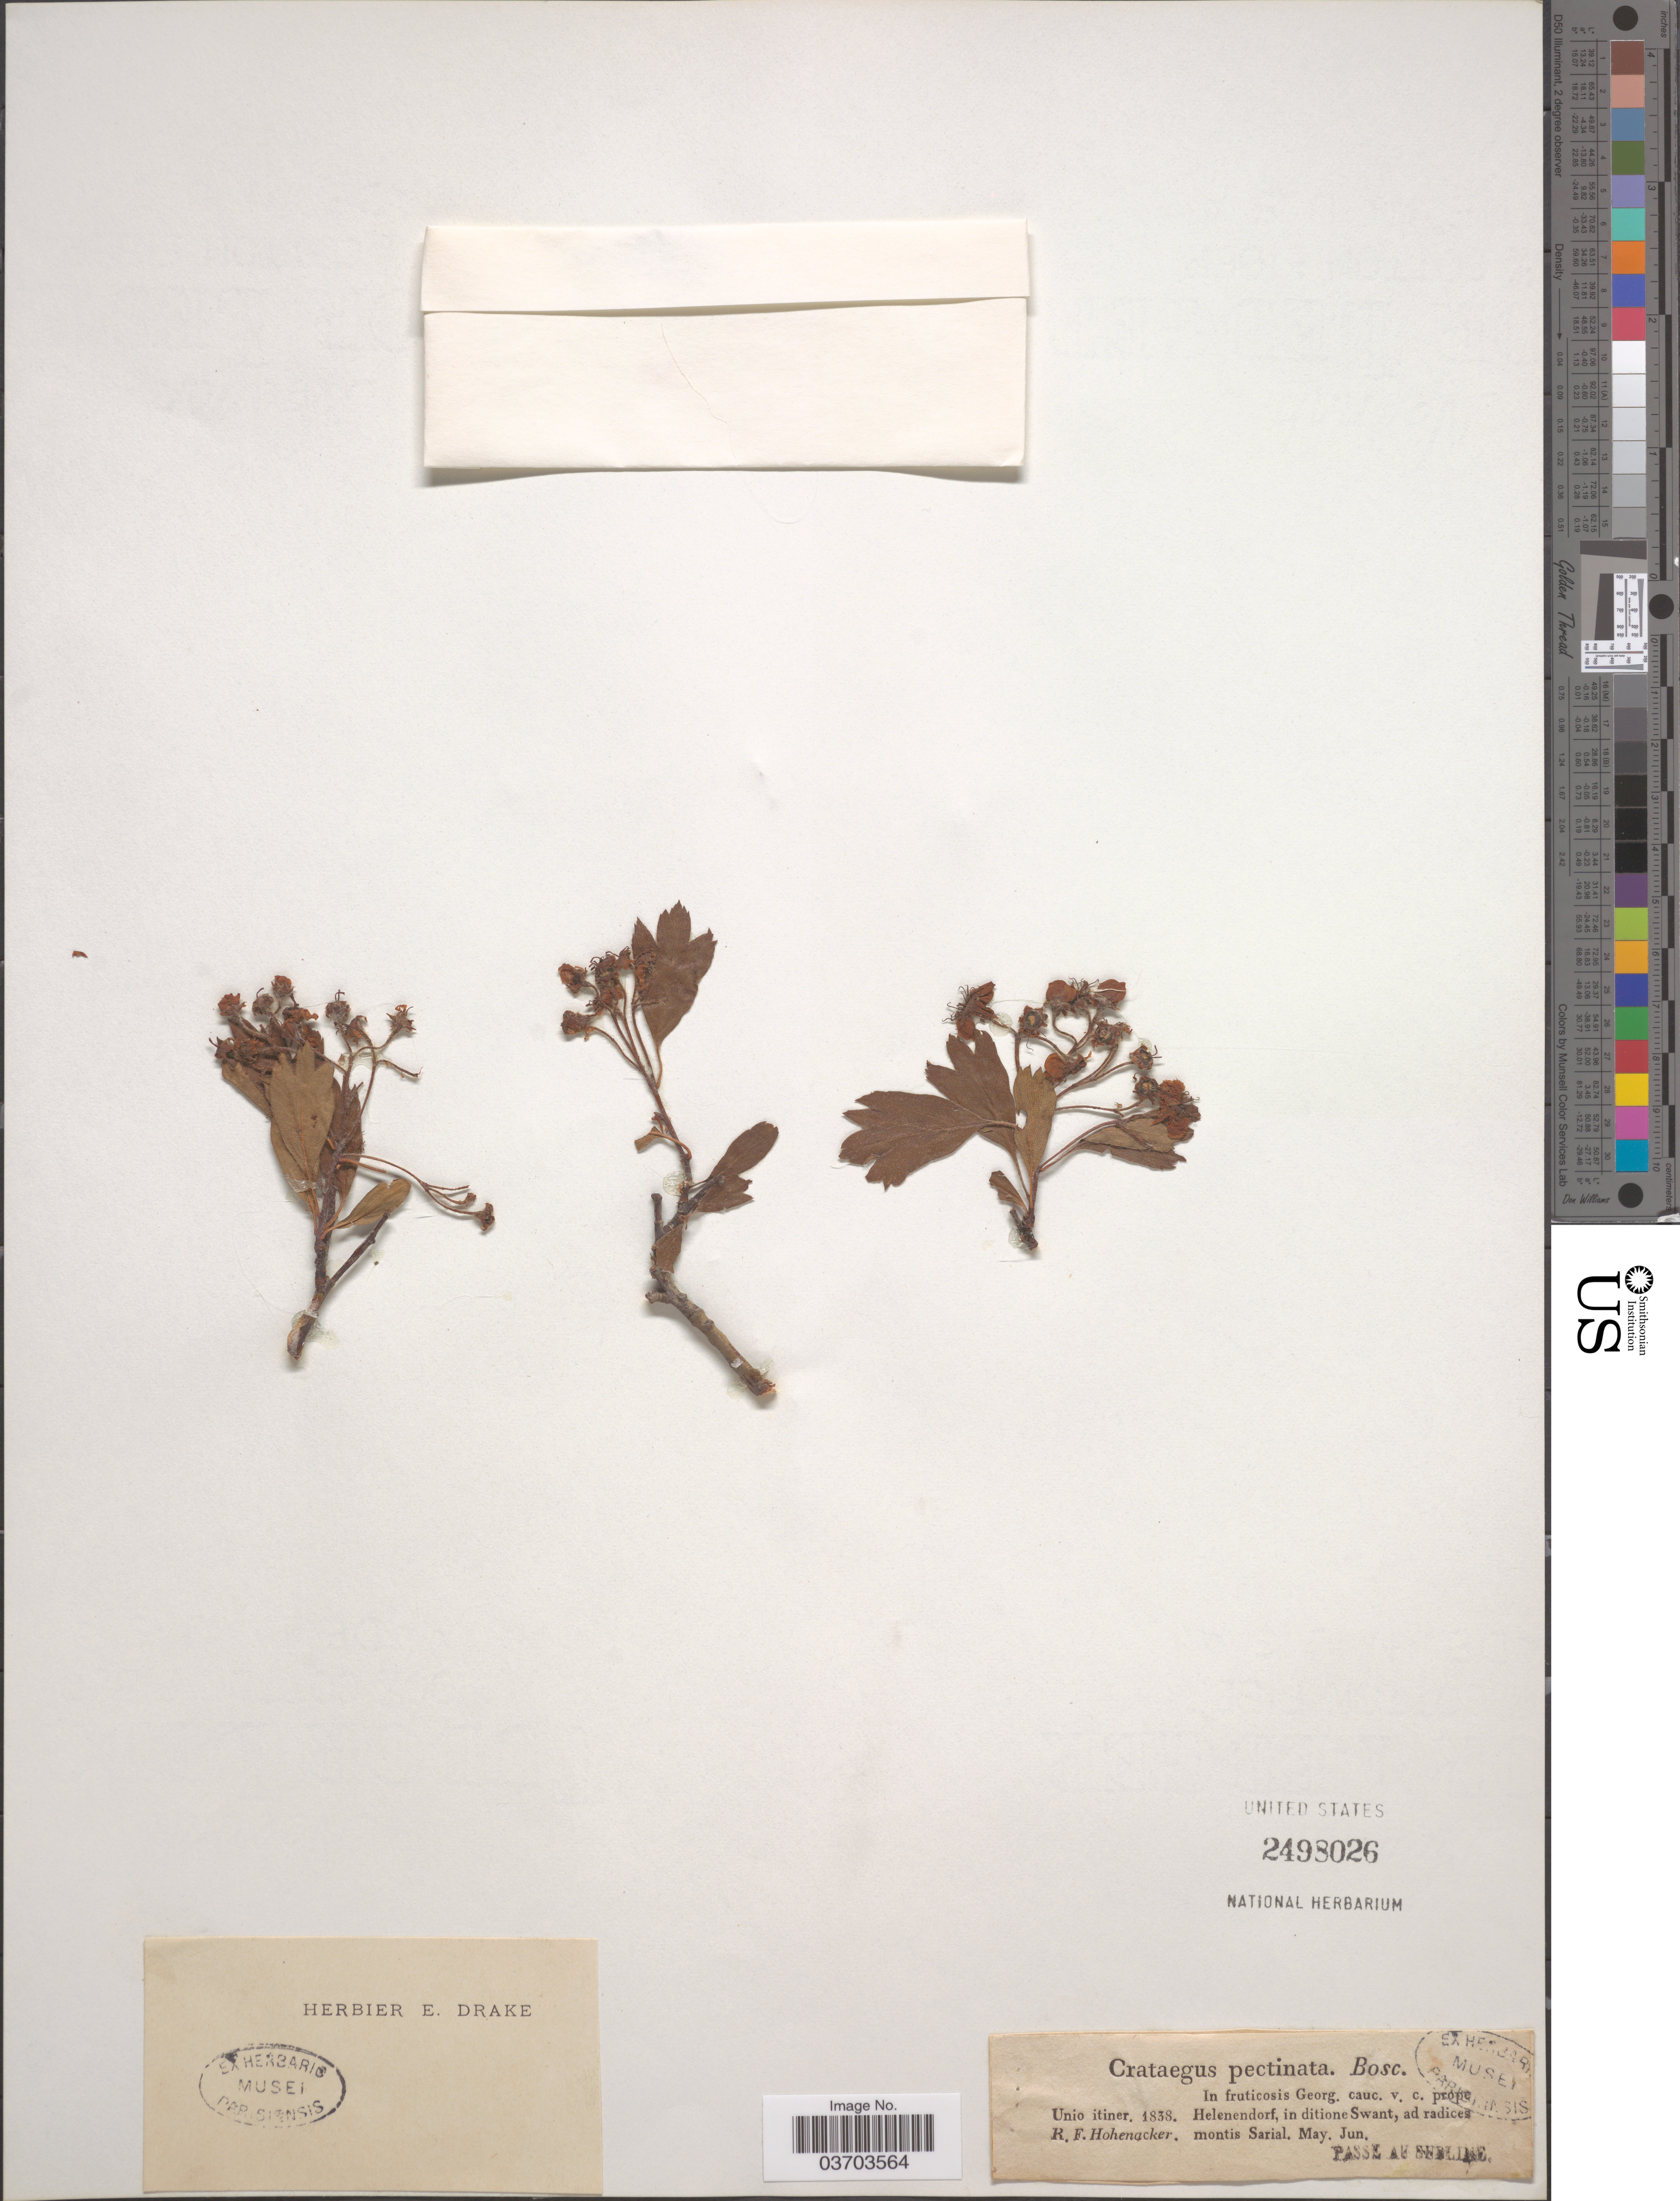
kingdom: Plantae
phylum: Tracheophyta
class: Magnoliopsida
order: Rosales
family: Rosaceae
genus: Crataegus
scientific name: Crataegus pectinata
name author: Bosc ex DC.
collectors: R. F. Hohenacker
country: Georgia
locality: In fruticosis Georg. cauc. v. c. prope Helenendorf, in ditione Swant, ad radices montis Sarial.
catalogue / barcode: US 2498026